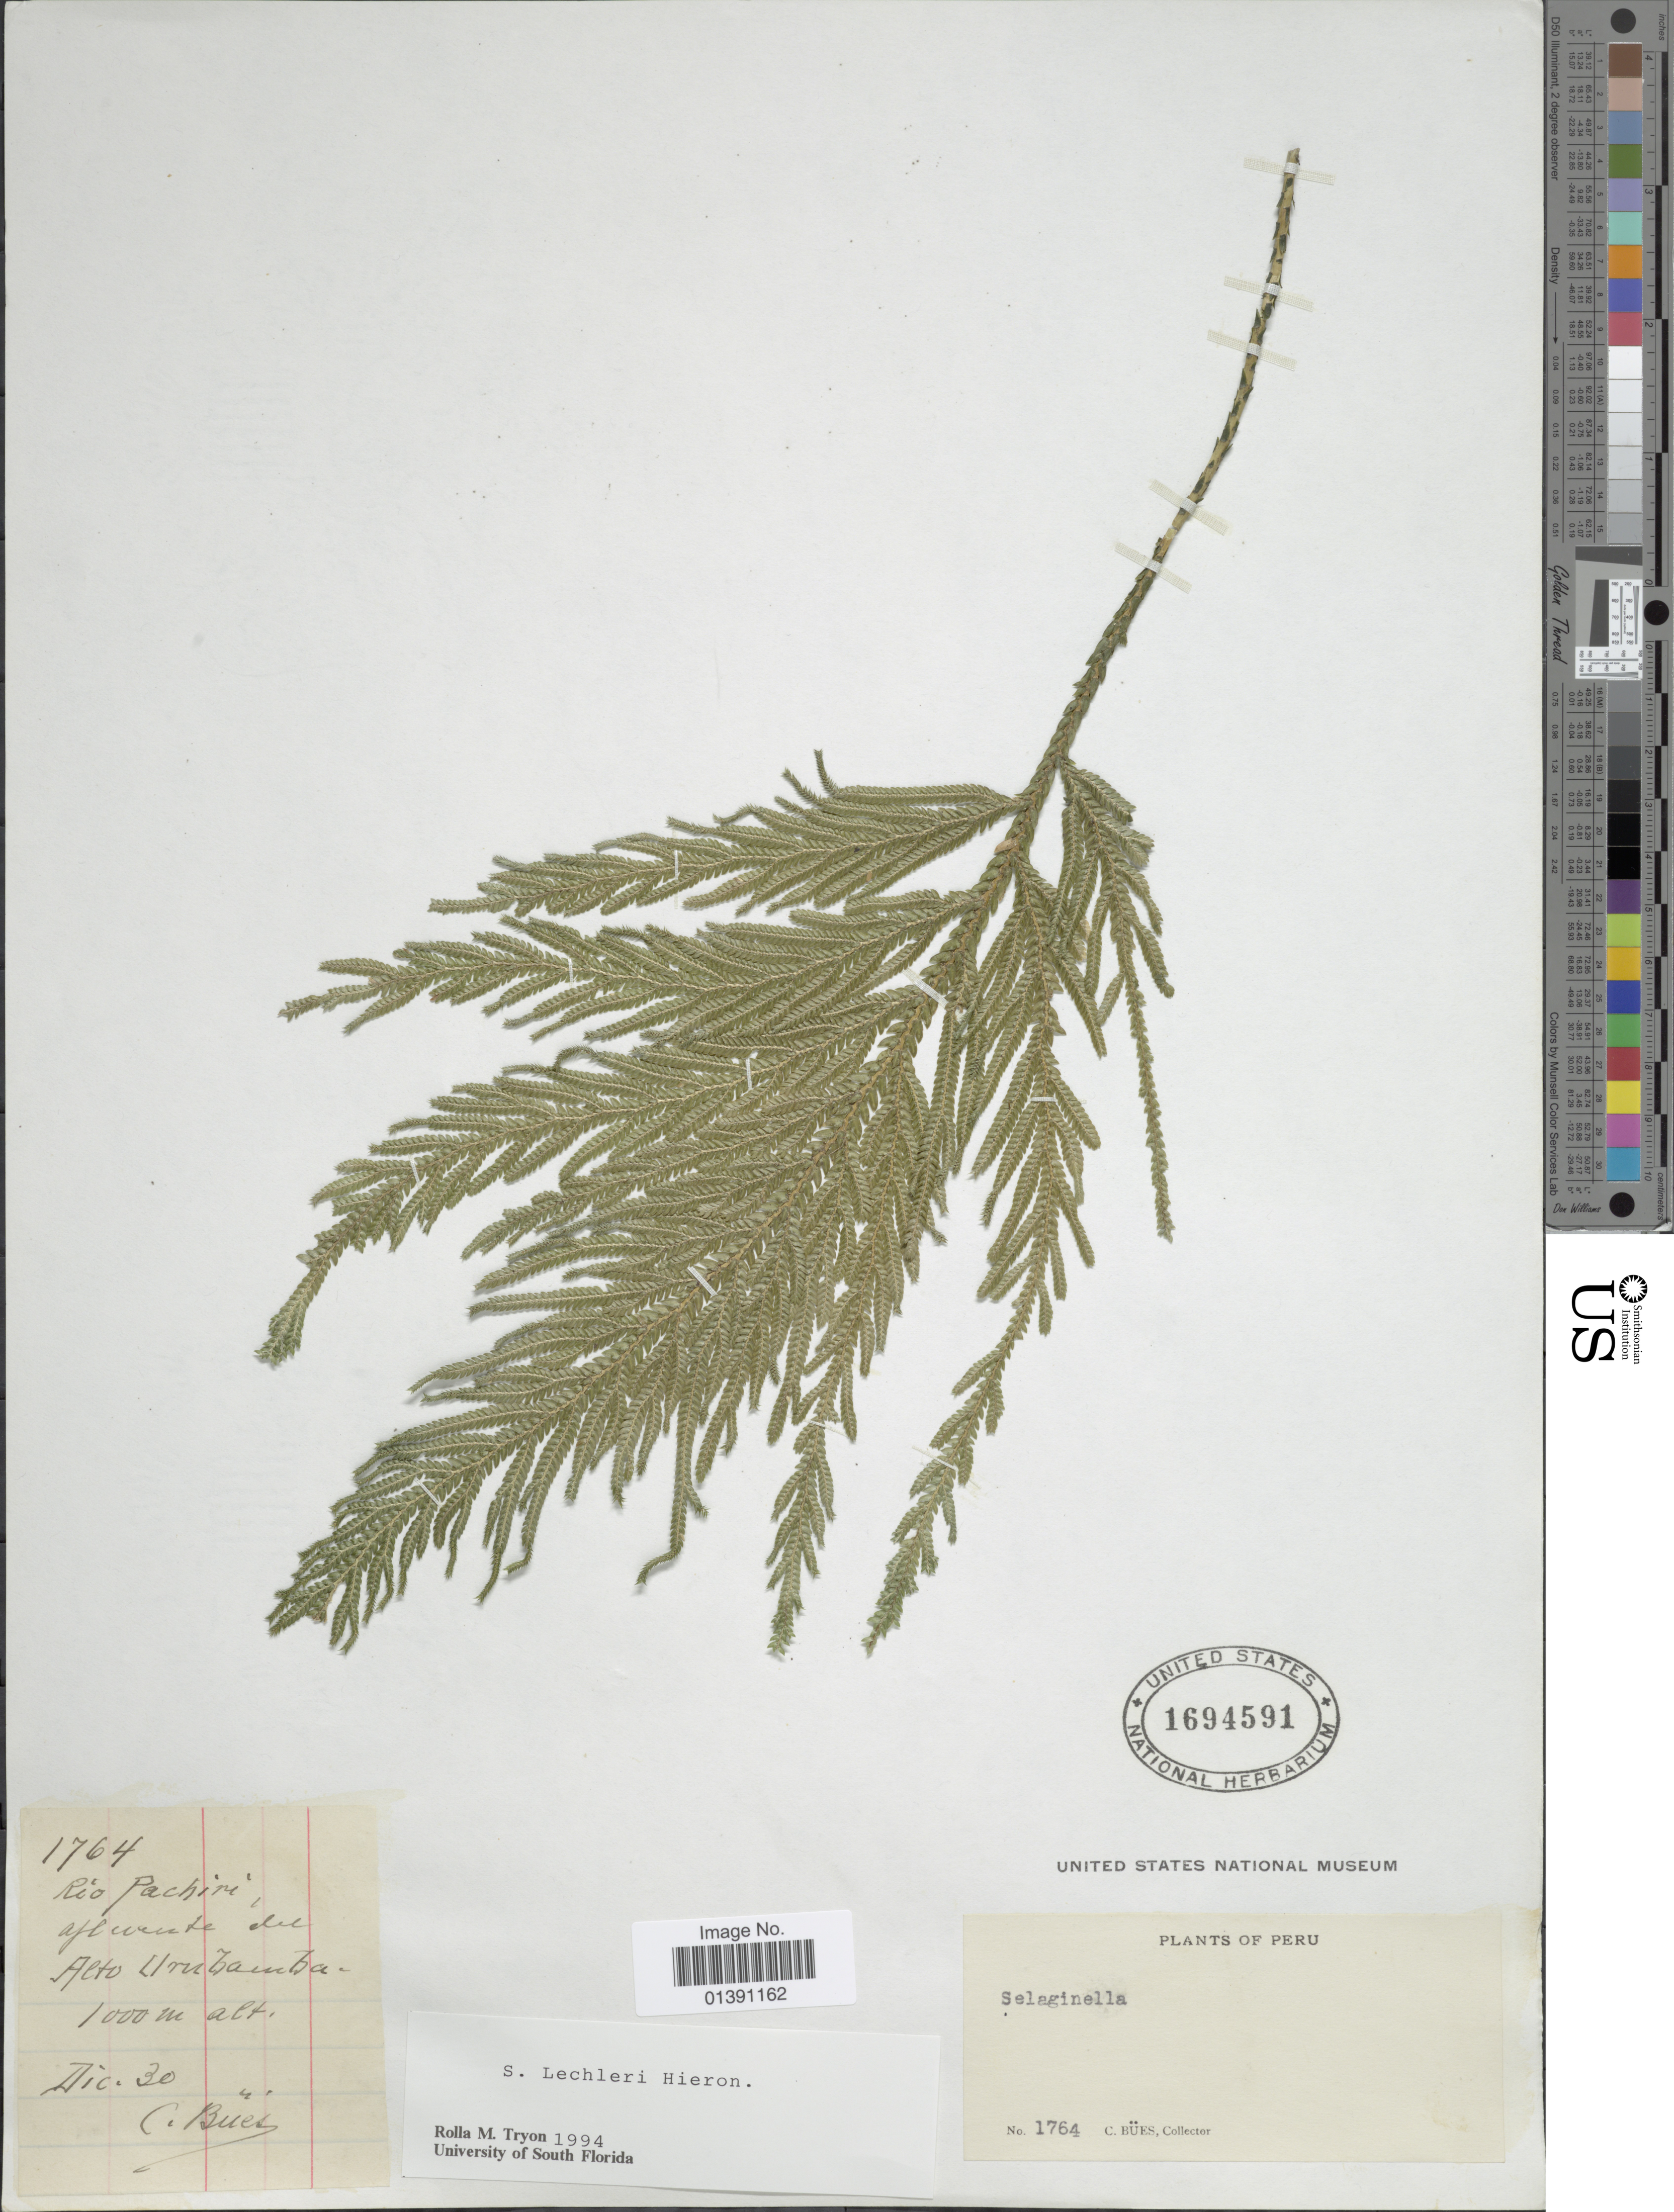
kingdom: Plantae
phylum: Tracheophyta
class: Lycopodiopsida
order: Selaginellales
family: Selaginellaceae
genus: Selaginella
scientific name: Selaginella lechleri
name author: Hieron.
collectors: C. Bues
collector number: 1764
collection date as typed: Transcribed d/m/y: /12/30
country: Peru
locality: Rio Pachiri, afluente del Alto Urubamba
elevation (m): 1000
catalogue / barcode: US 1694591